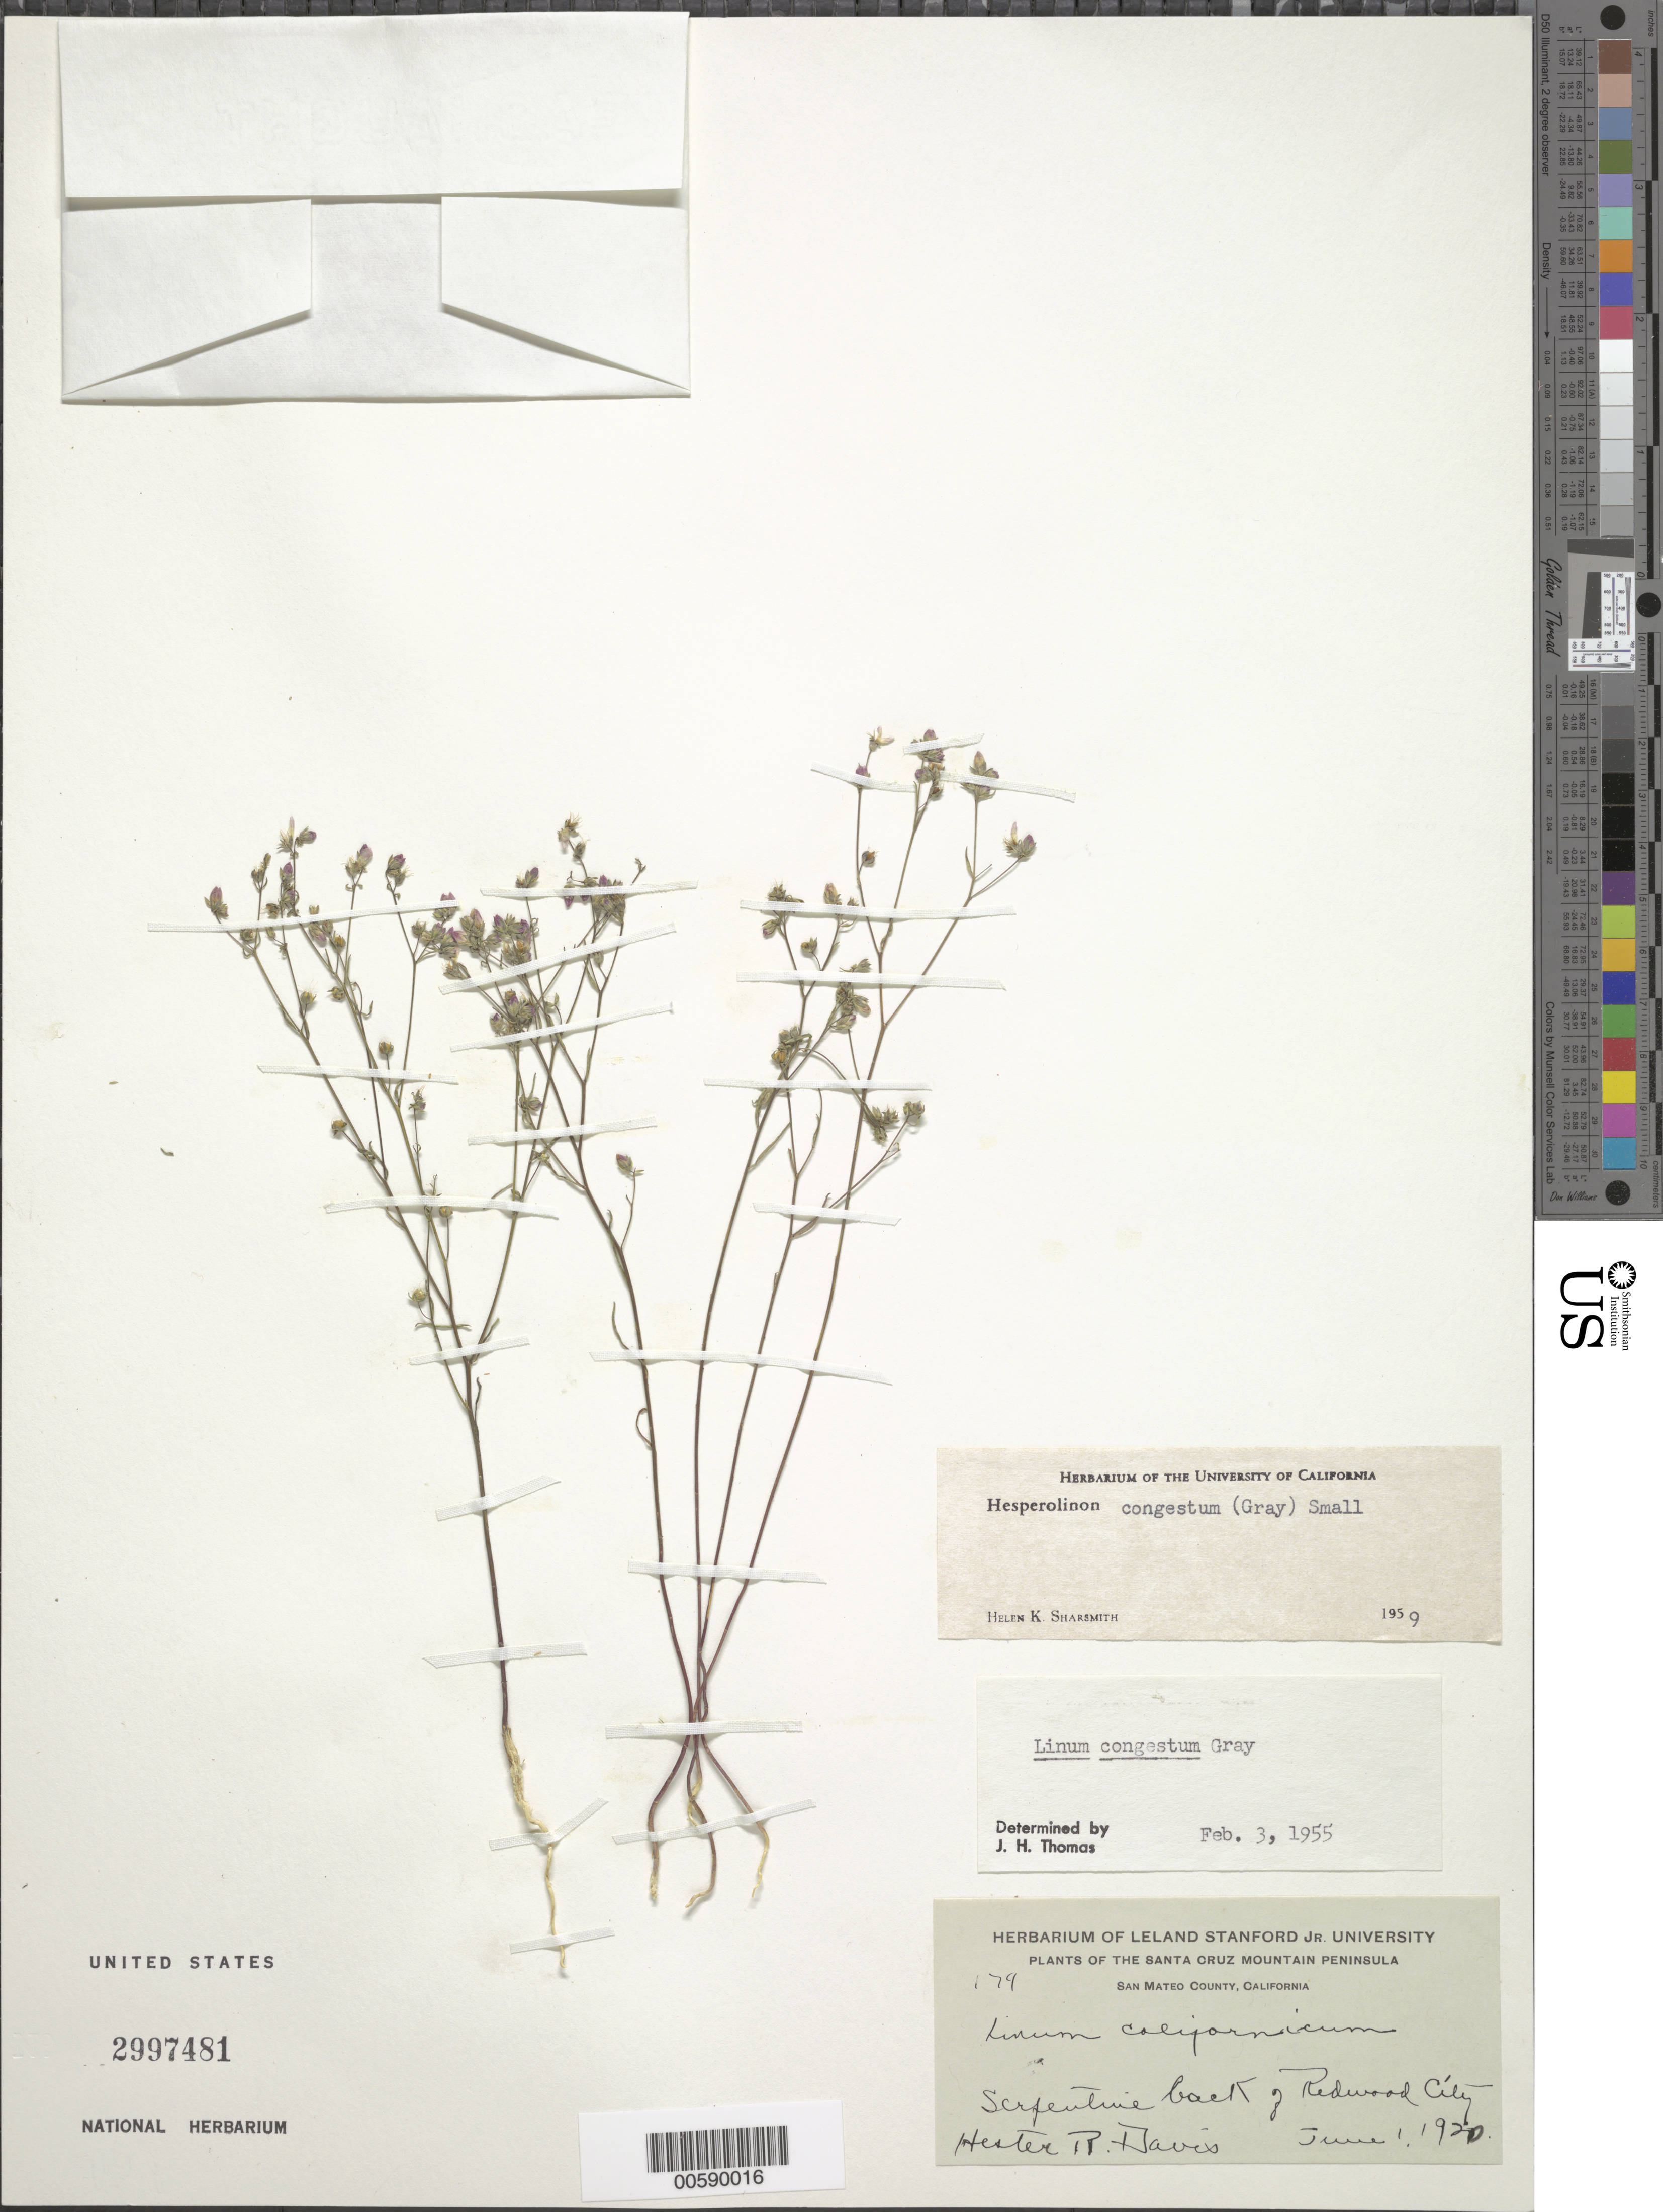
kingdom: Plantae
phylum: Tracheophyta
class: Magnoliopsida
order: Malpighiales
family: Linaceae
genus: Linum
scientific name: Linum congestum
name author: A. Gray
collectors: H. Davis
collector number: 179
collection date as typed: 01 Jun 1920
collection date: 1920-06-01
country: United States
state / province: California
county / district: San Mateo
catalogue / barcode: US 2997481